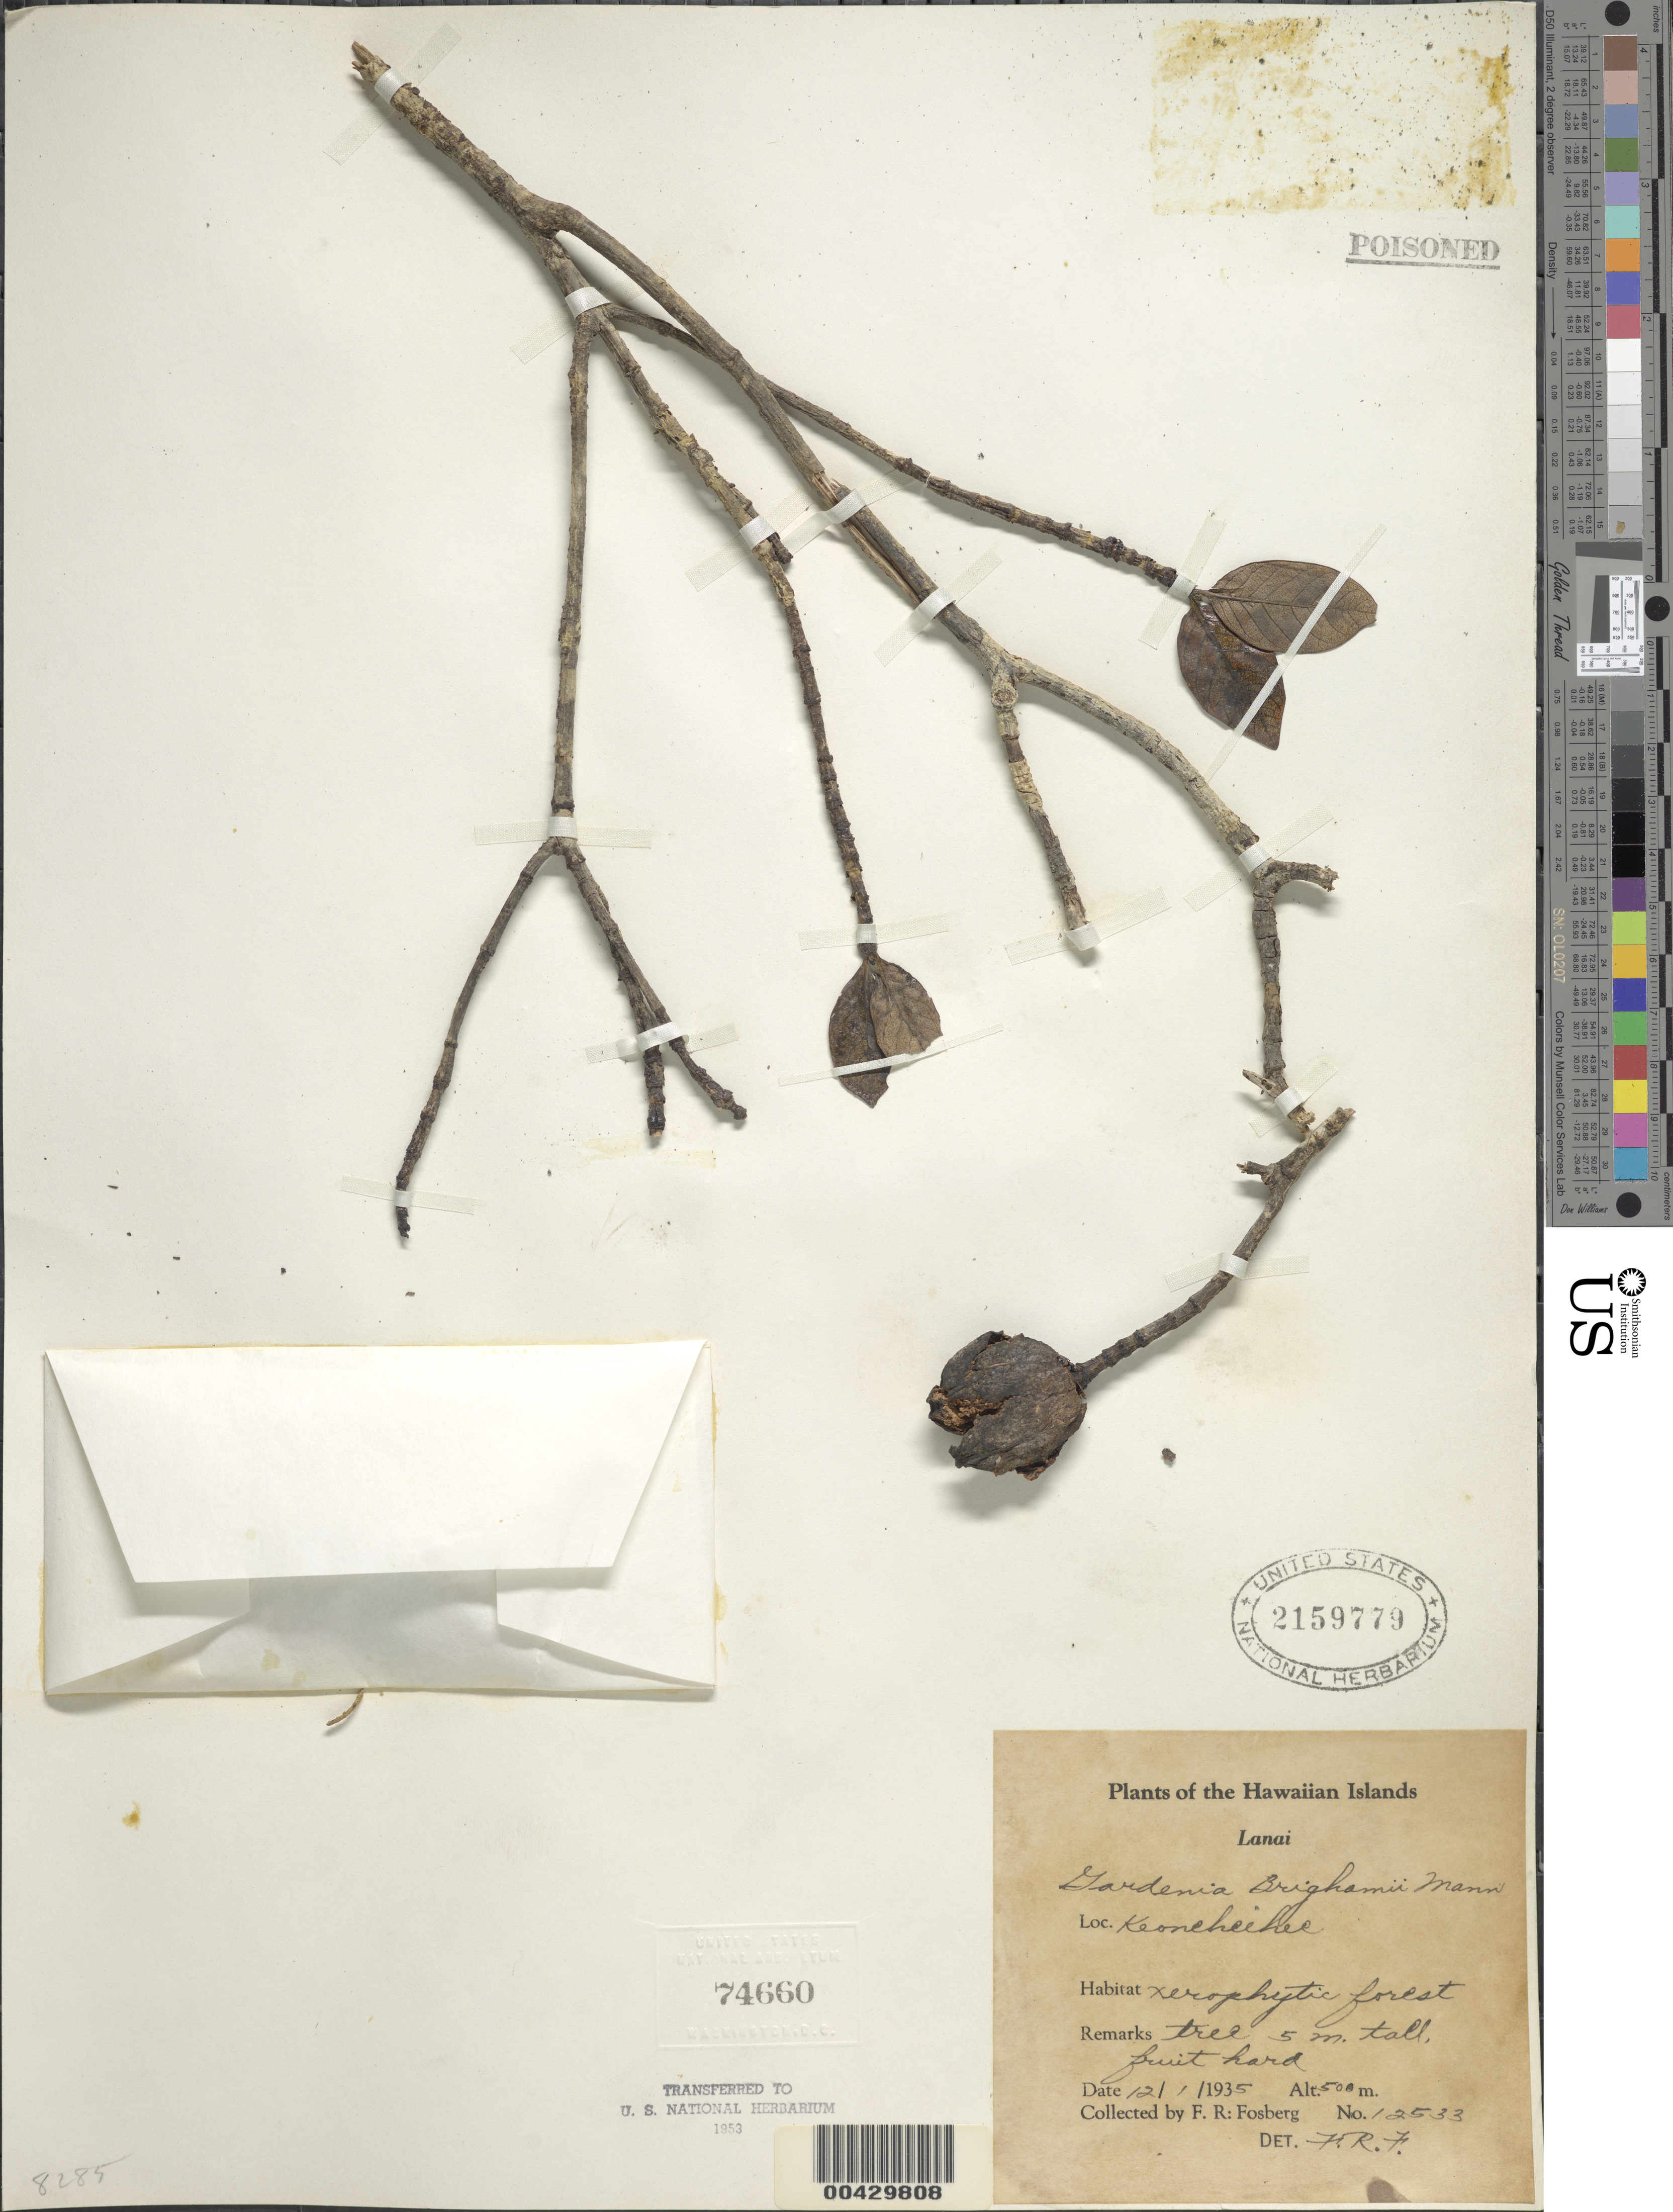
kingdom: Plantae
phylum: Tracheophyta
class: Magnoliopsida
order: Gentianales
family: Rubiaceae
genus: Gardenia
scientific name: Gardenia brighamii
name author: H. Mann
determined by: Fosberg, F. R.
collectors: F. R. Fosberg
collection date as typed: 1 Dec 1935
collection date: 1935-12-01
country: United States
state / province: Hawaii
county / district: Maui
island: Lana'i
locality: Keoneheehee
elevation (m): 500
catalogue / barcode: US 2159779